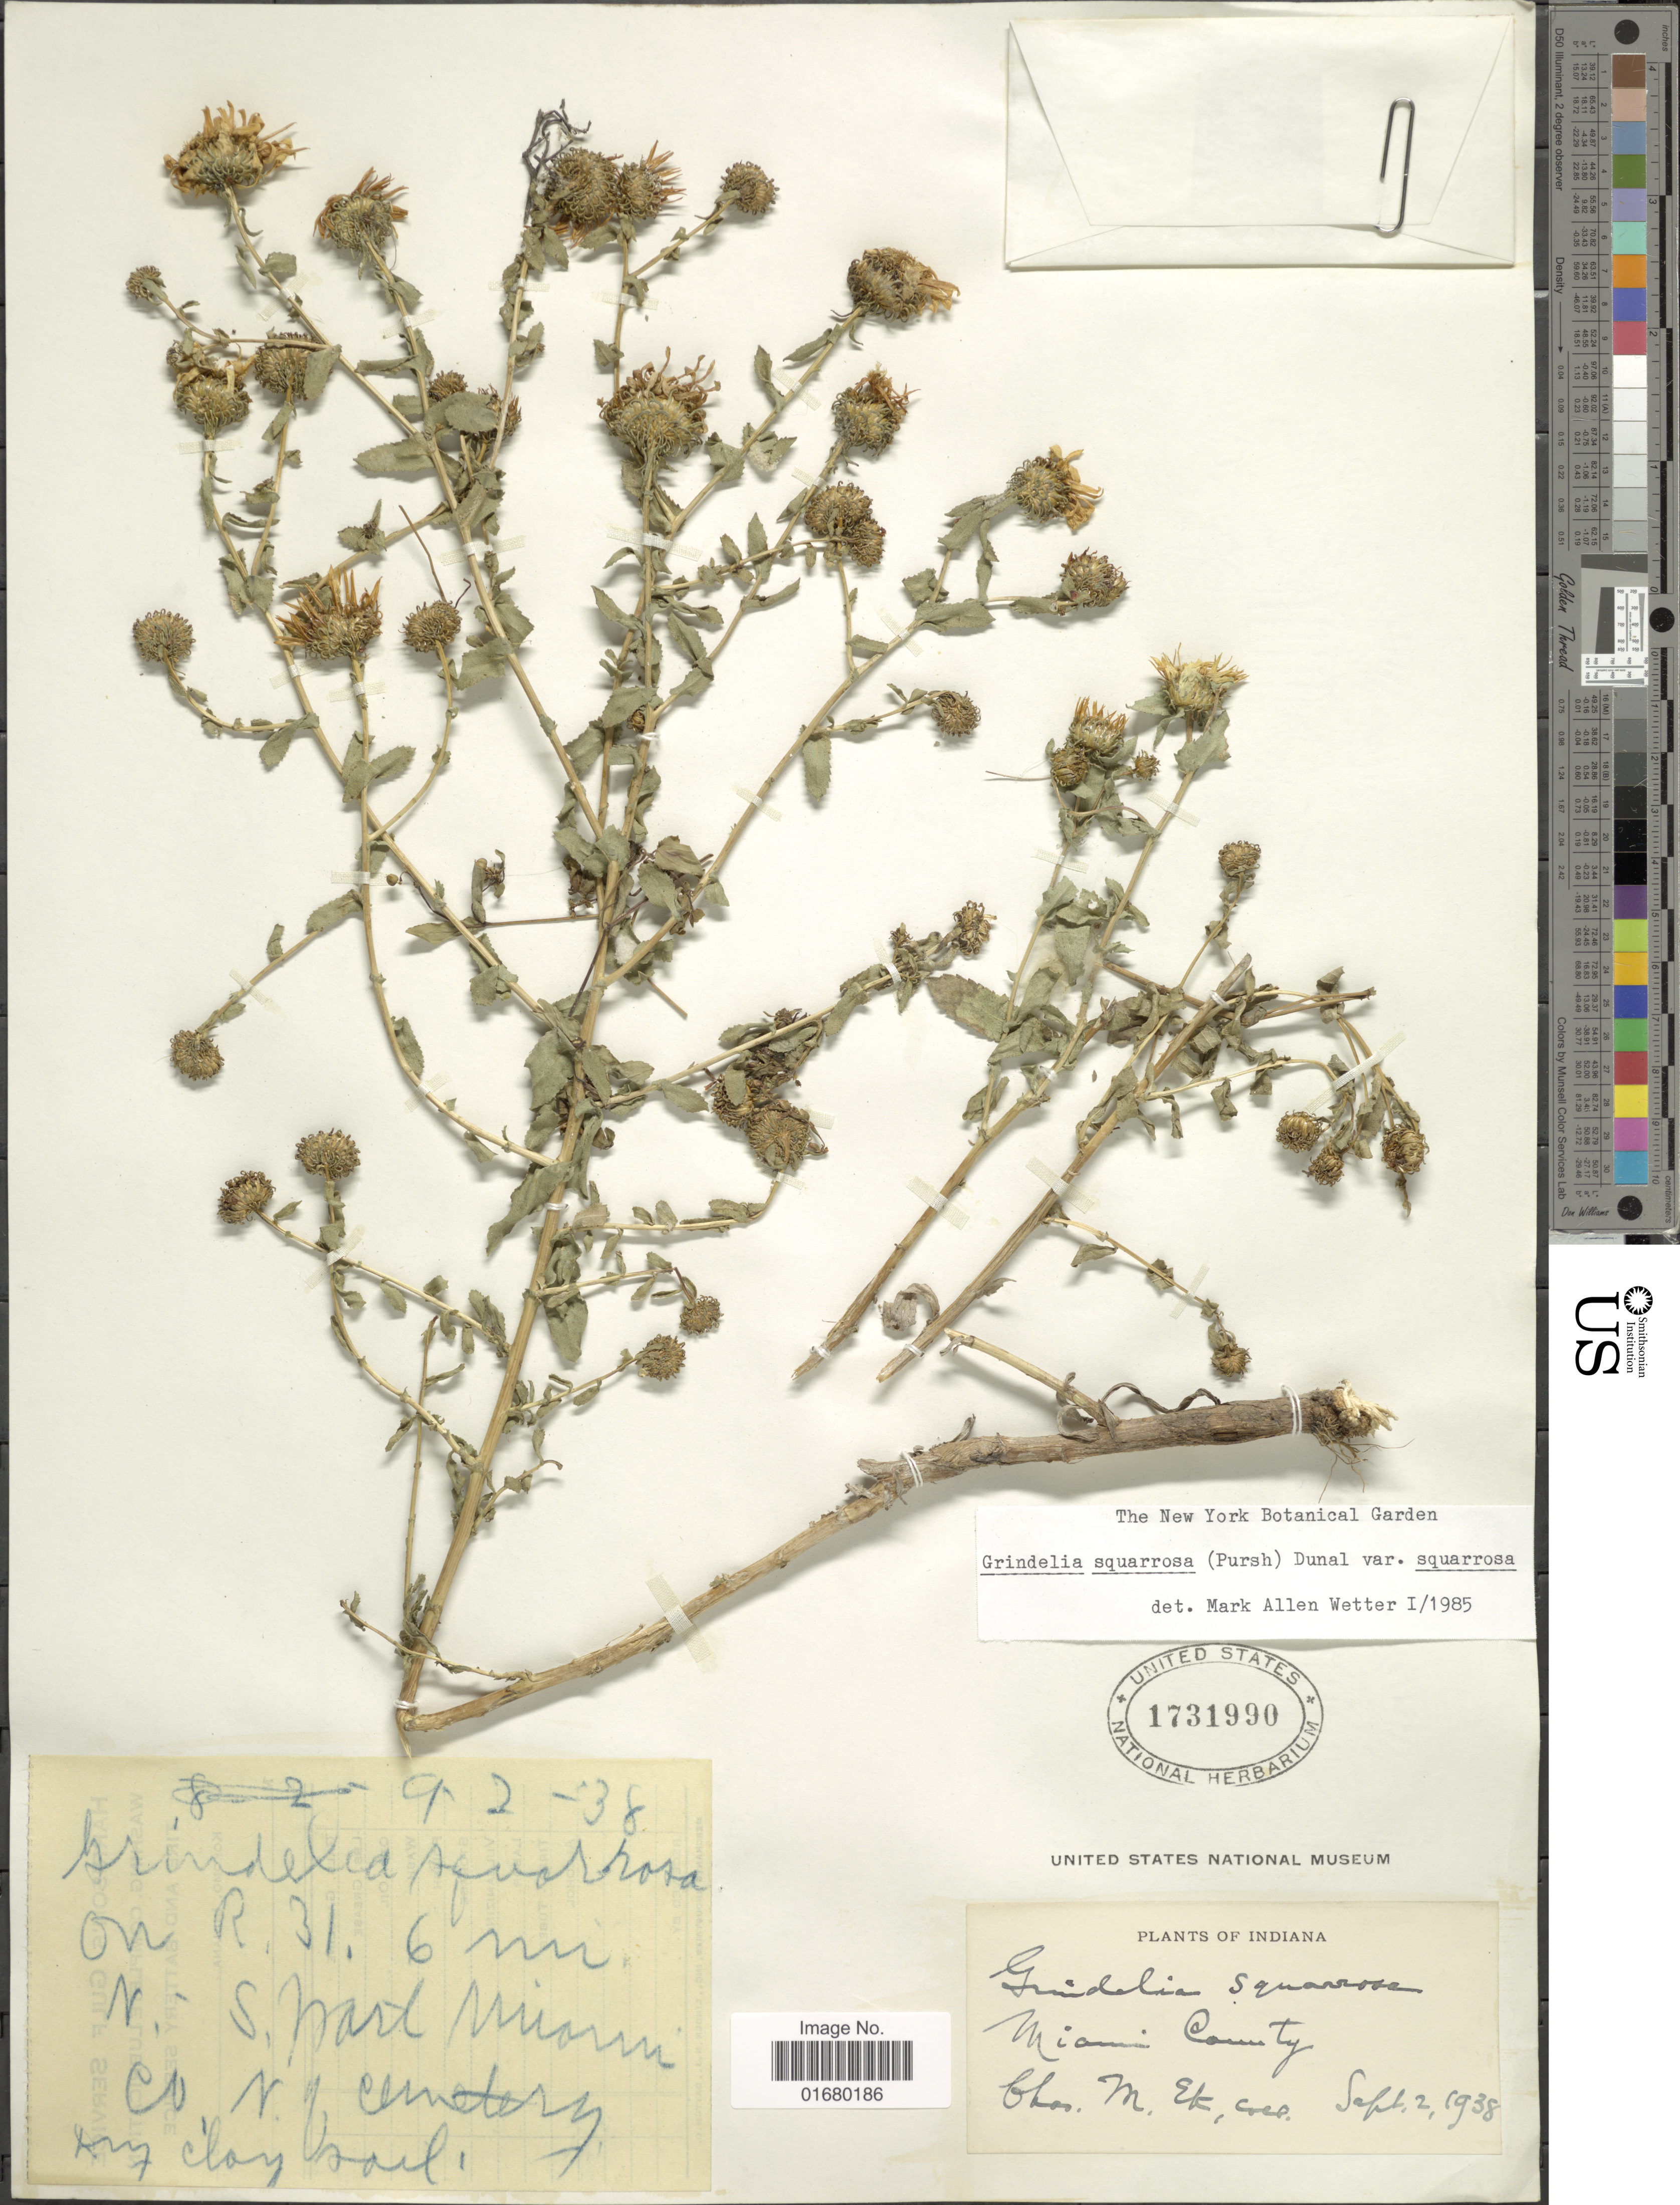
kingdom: Plantae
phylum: Tracheophyta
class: Magnoliopsida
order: Asterales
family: Asteraceae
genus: Grindelia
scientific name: Grindelia squarrosa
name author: (Pursh) Dunal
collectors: C. Ek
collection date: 1938-09-02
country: United States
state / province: Indiana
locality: Miami County.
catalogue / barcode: US 1731990